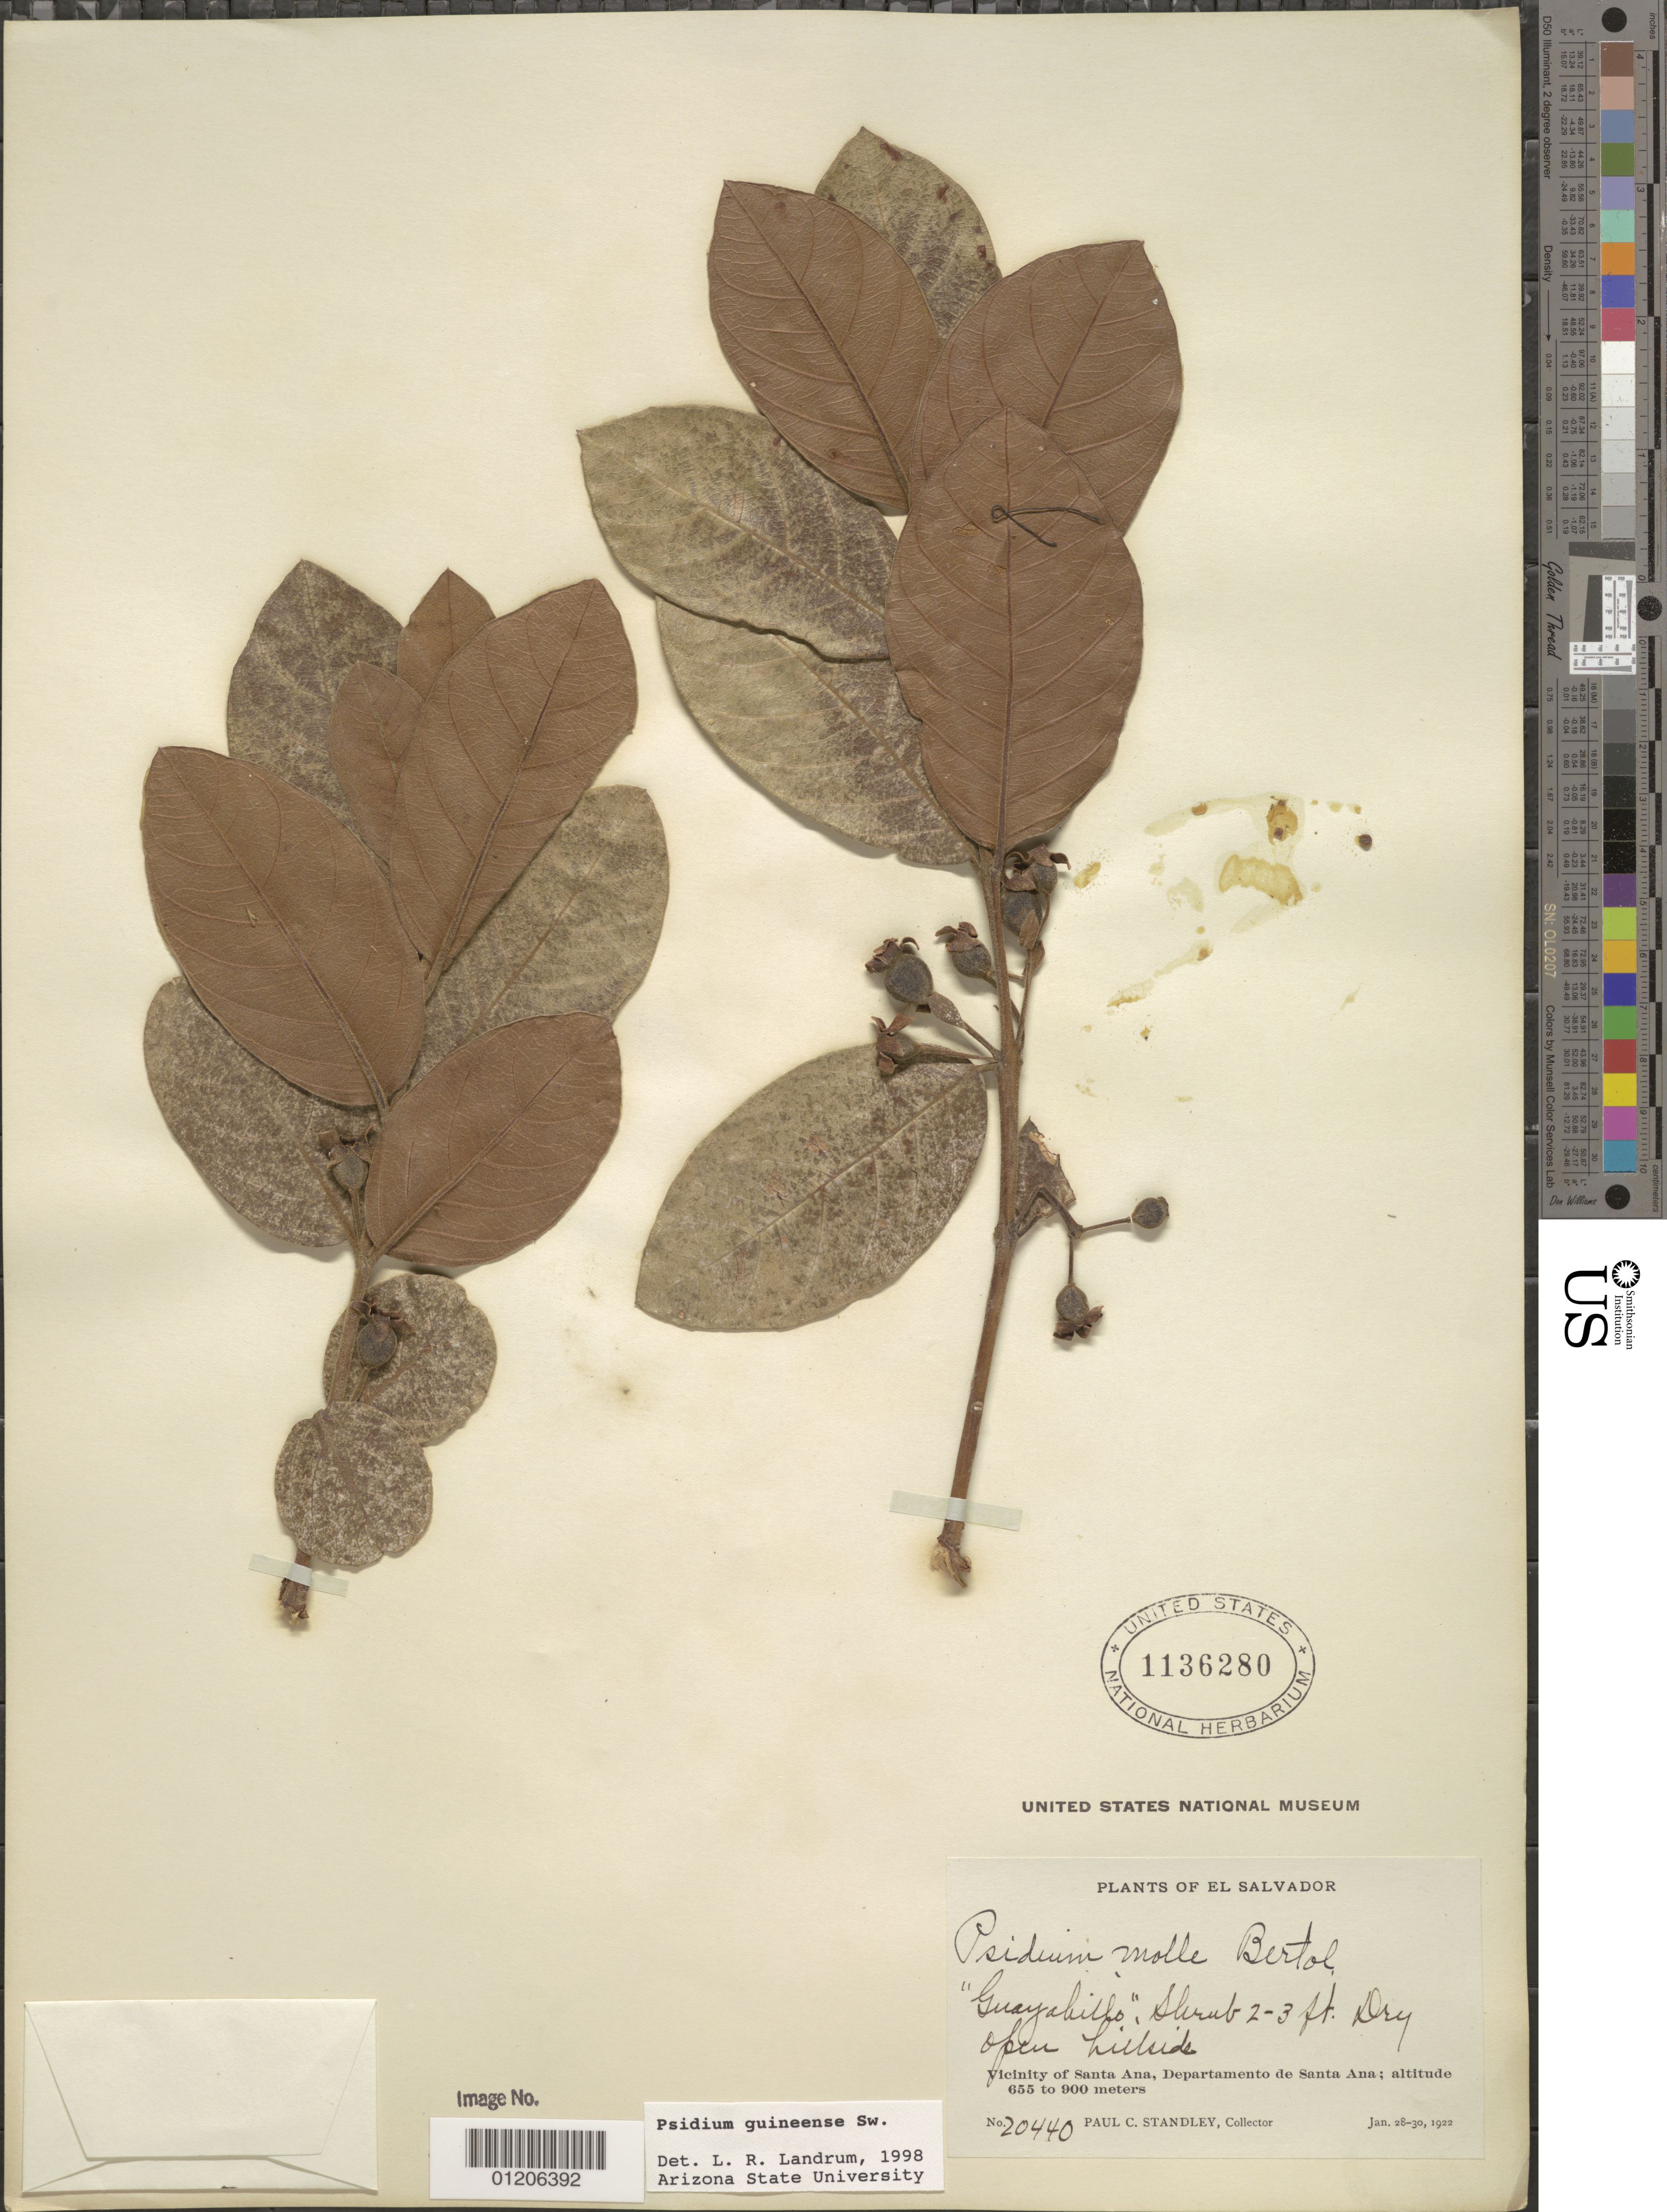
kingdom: Plantae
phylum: Tracheophyta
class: Magnoliopsida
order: Myrtales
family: Myrtaceae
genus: Psidium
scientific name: Psidium guineense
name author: Sw.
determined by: Landrum, L. R.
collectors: P. C. Standley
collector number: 20440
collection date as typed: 28 Jan 1922 to 30 Jan 1922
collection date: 1922-01-28/1922-01-30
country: El Salvador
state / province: Santa Ana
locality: Vicinity of Santa Ana.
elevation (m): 655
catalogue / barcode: US 1136280